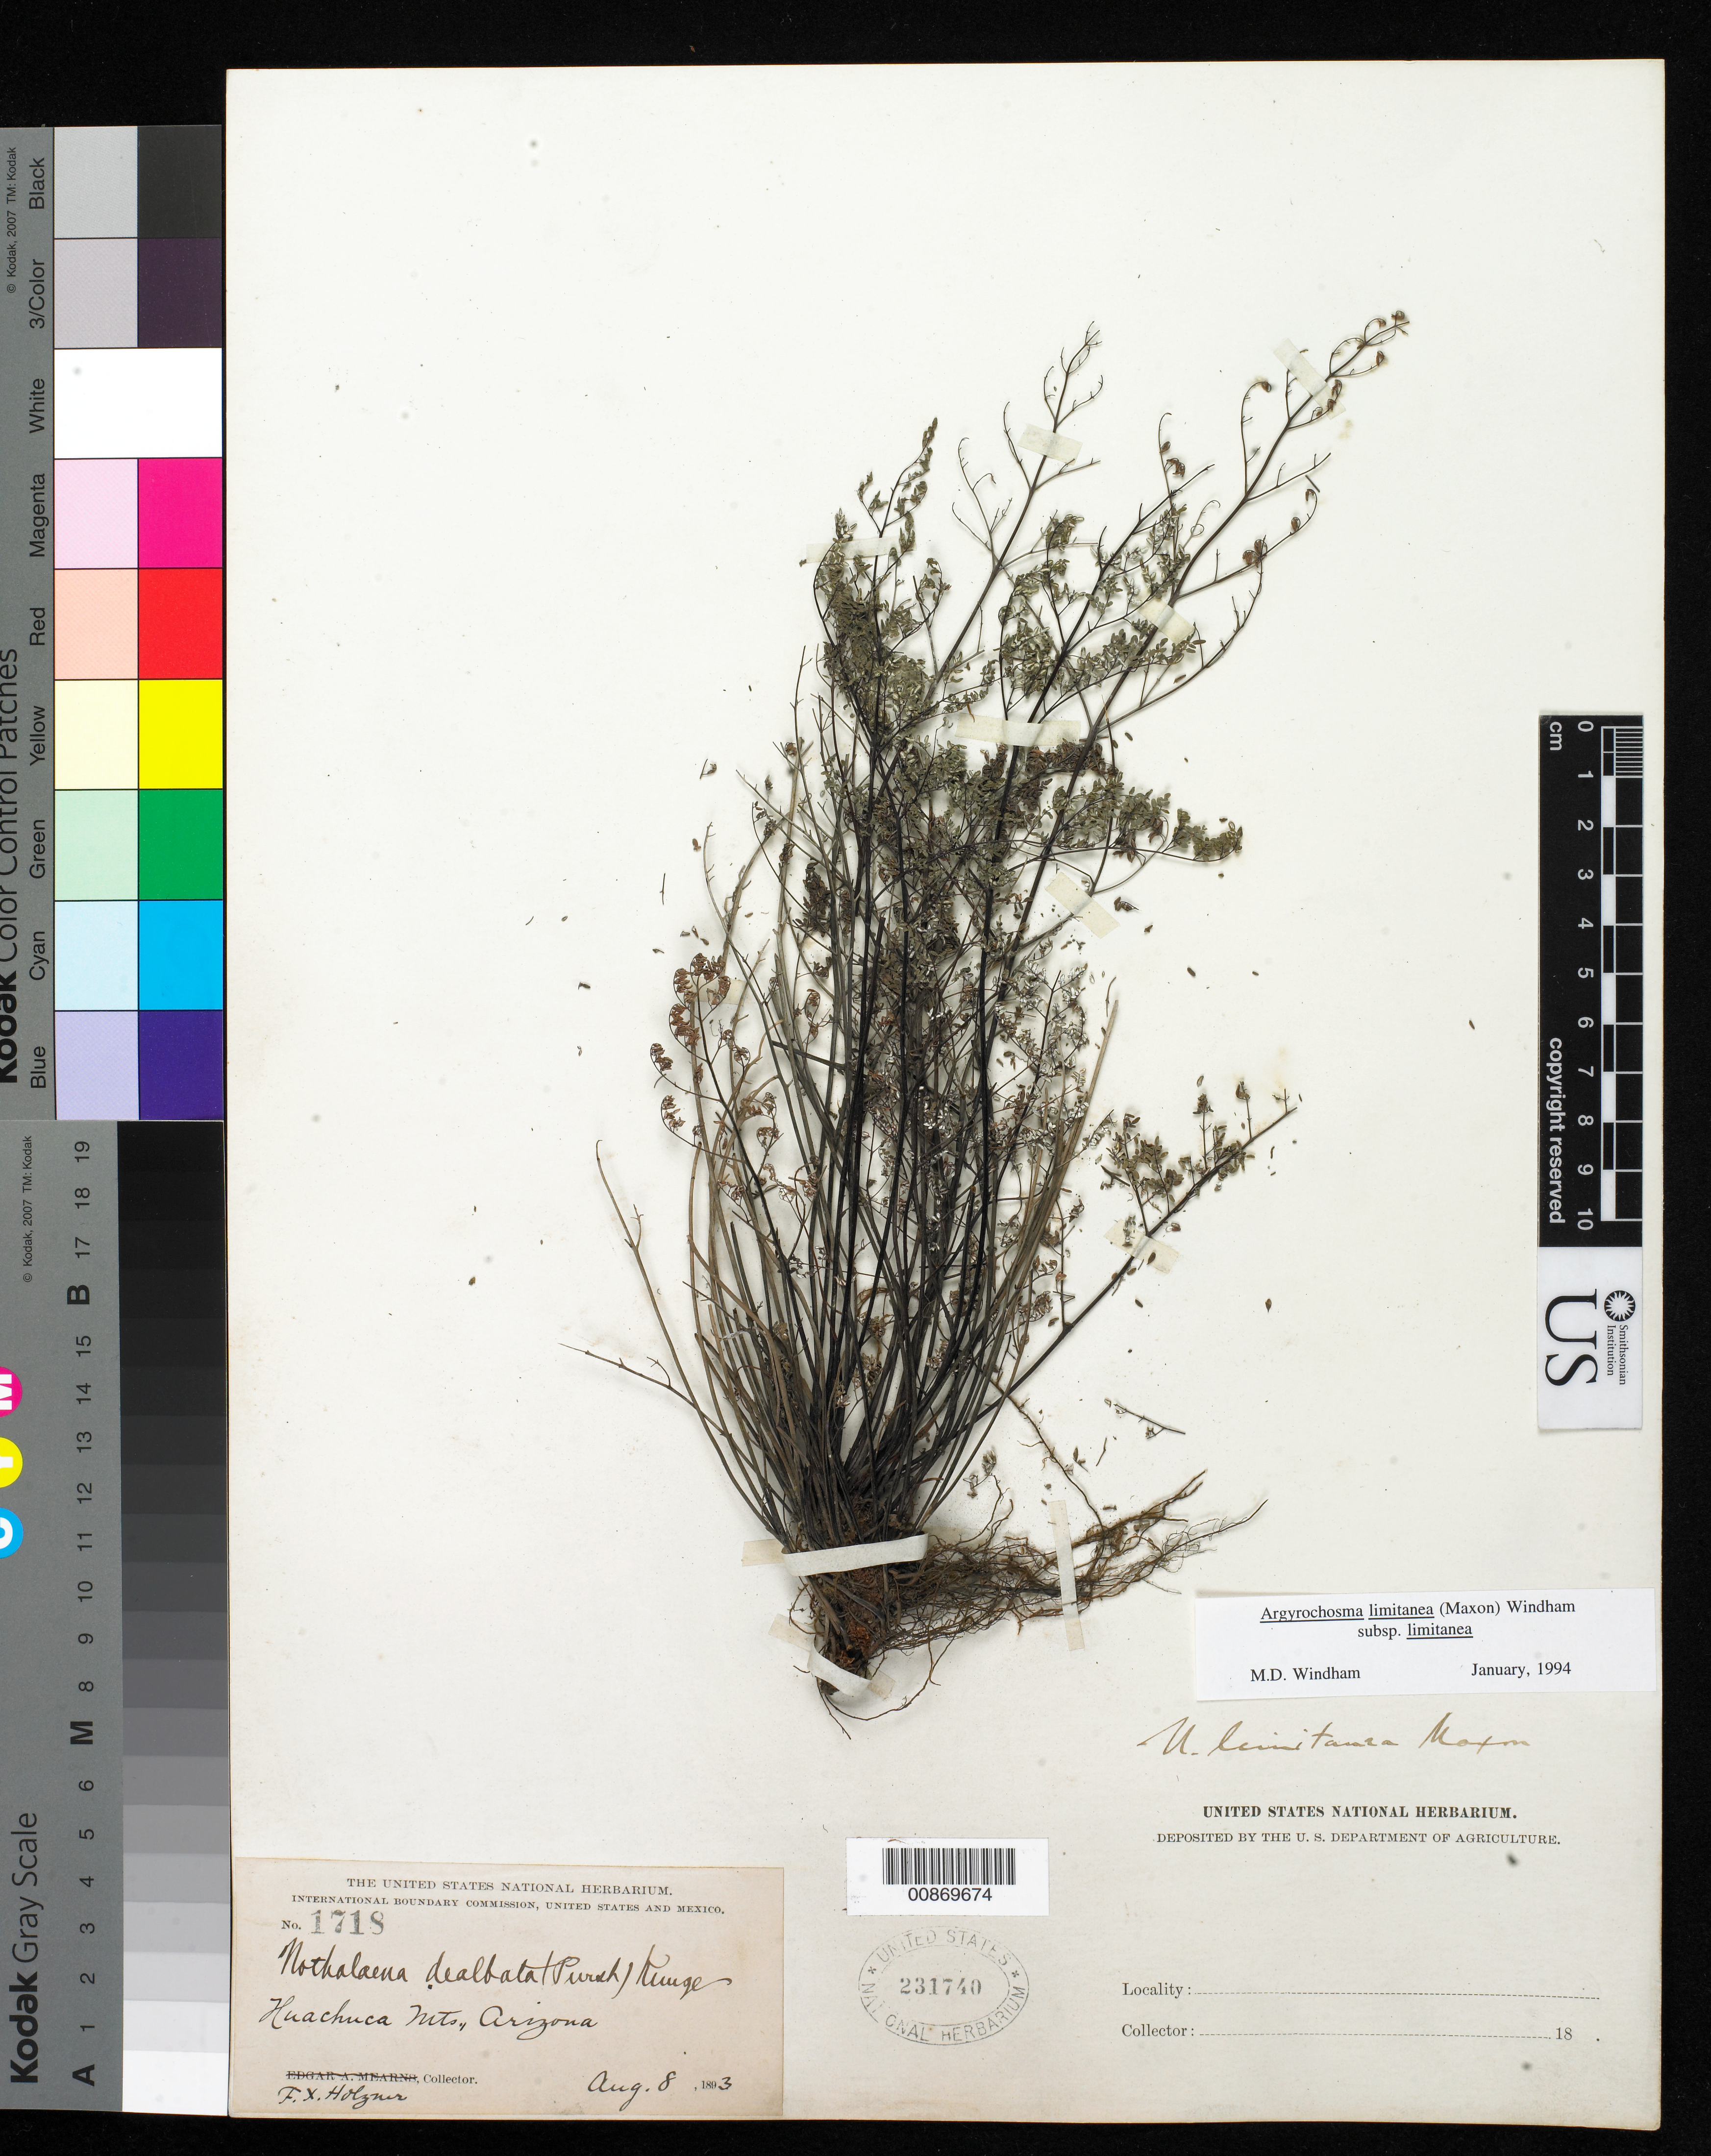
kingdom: Plantae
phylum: Tracheophyta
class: Polypodiopsida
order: Polypodiales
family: Pteridaceae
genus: Argyrochosma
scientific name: Argyrochosma limitanea subsp. limitanea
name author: (Maxon) Windham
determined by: Windham, M. D., (UT)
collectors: F. X. Holzner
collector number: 1718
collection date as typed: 08 Aug 1893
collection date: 1893-08-08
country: United States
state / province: Arizona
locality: Huachuca Mts.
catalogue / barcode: US 231740